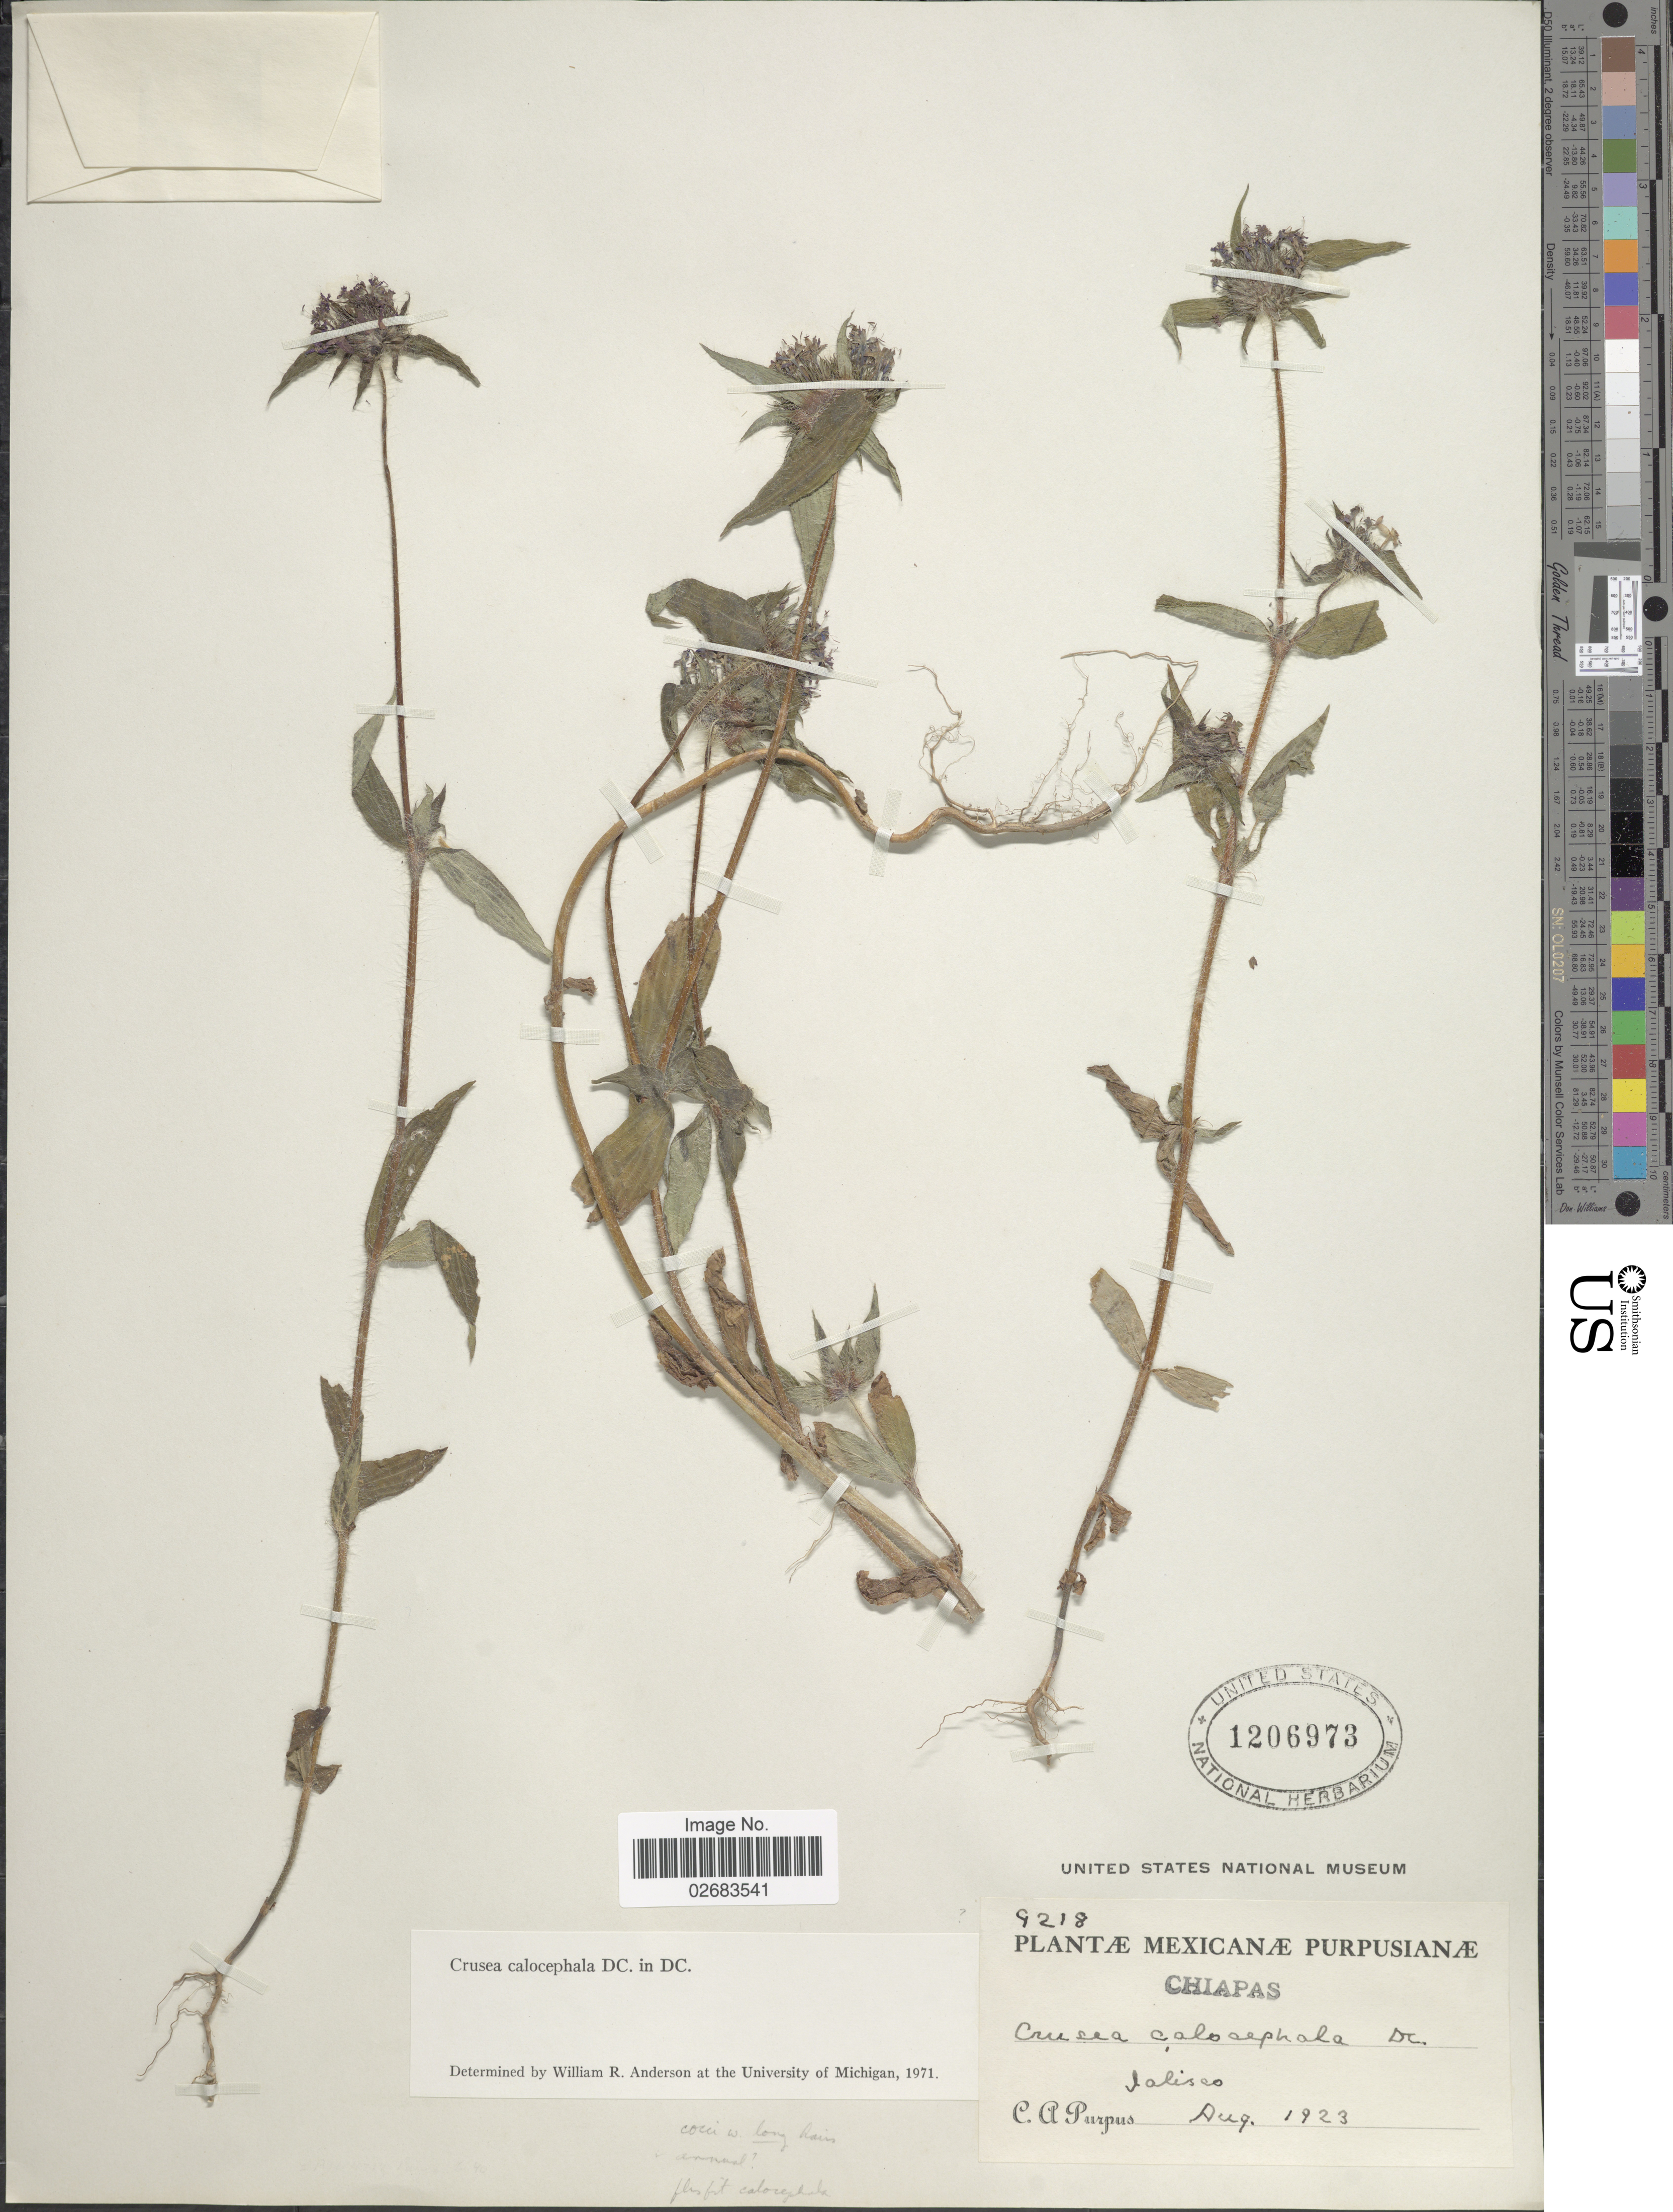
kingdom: Plantae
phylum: Tracheophyta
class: Magnoliopsida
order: Gentianales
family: Rubiaceae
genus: Crusea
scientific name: Crusea calocephala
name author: DC.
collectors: C. A. Purpus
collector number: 9218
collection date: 1923-08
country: Mexico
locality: Chiapas, Jalisco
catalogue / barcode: US 1206973